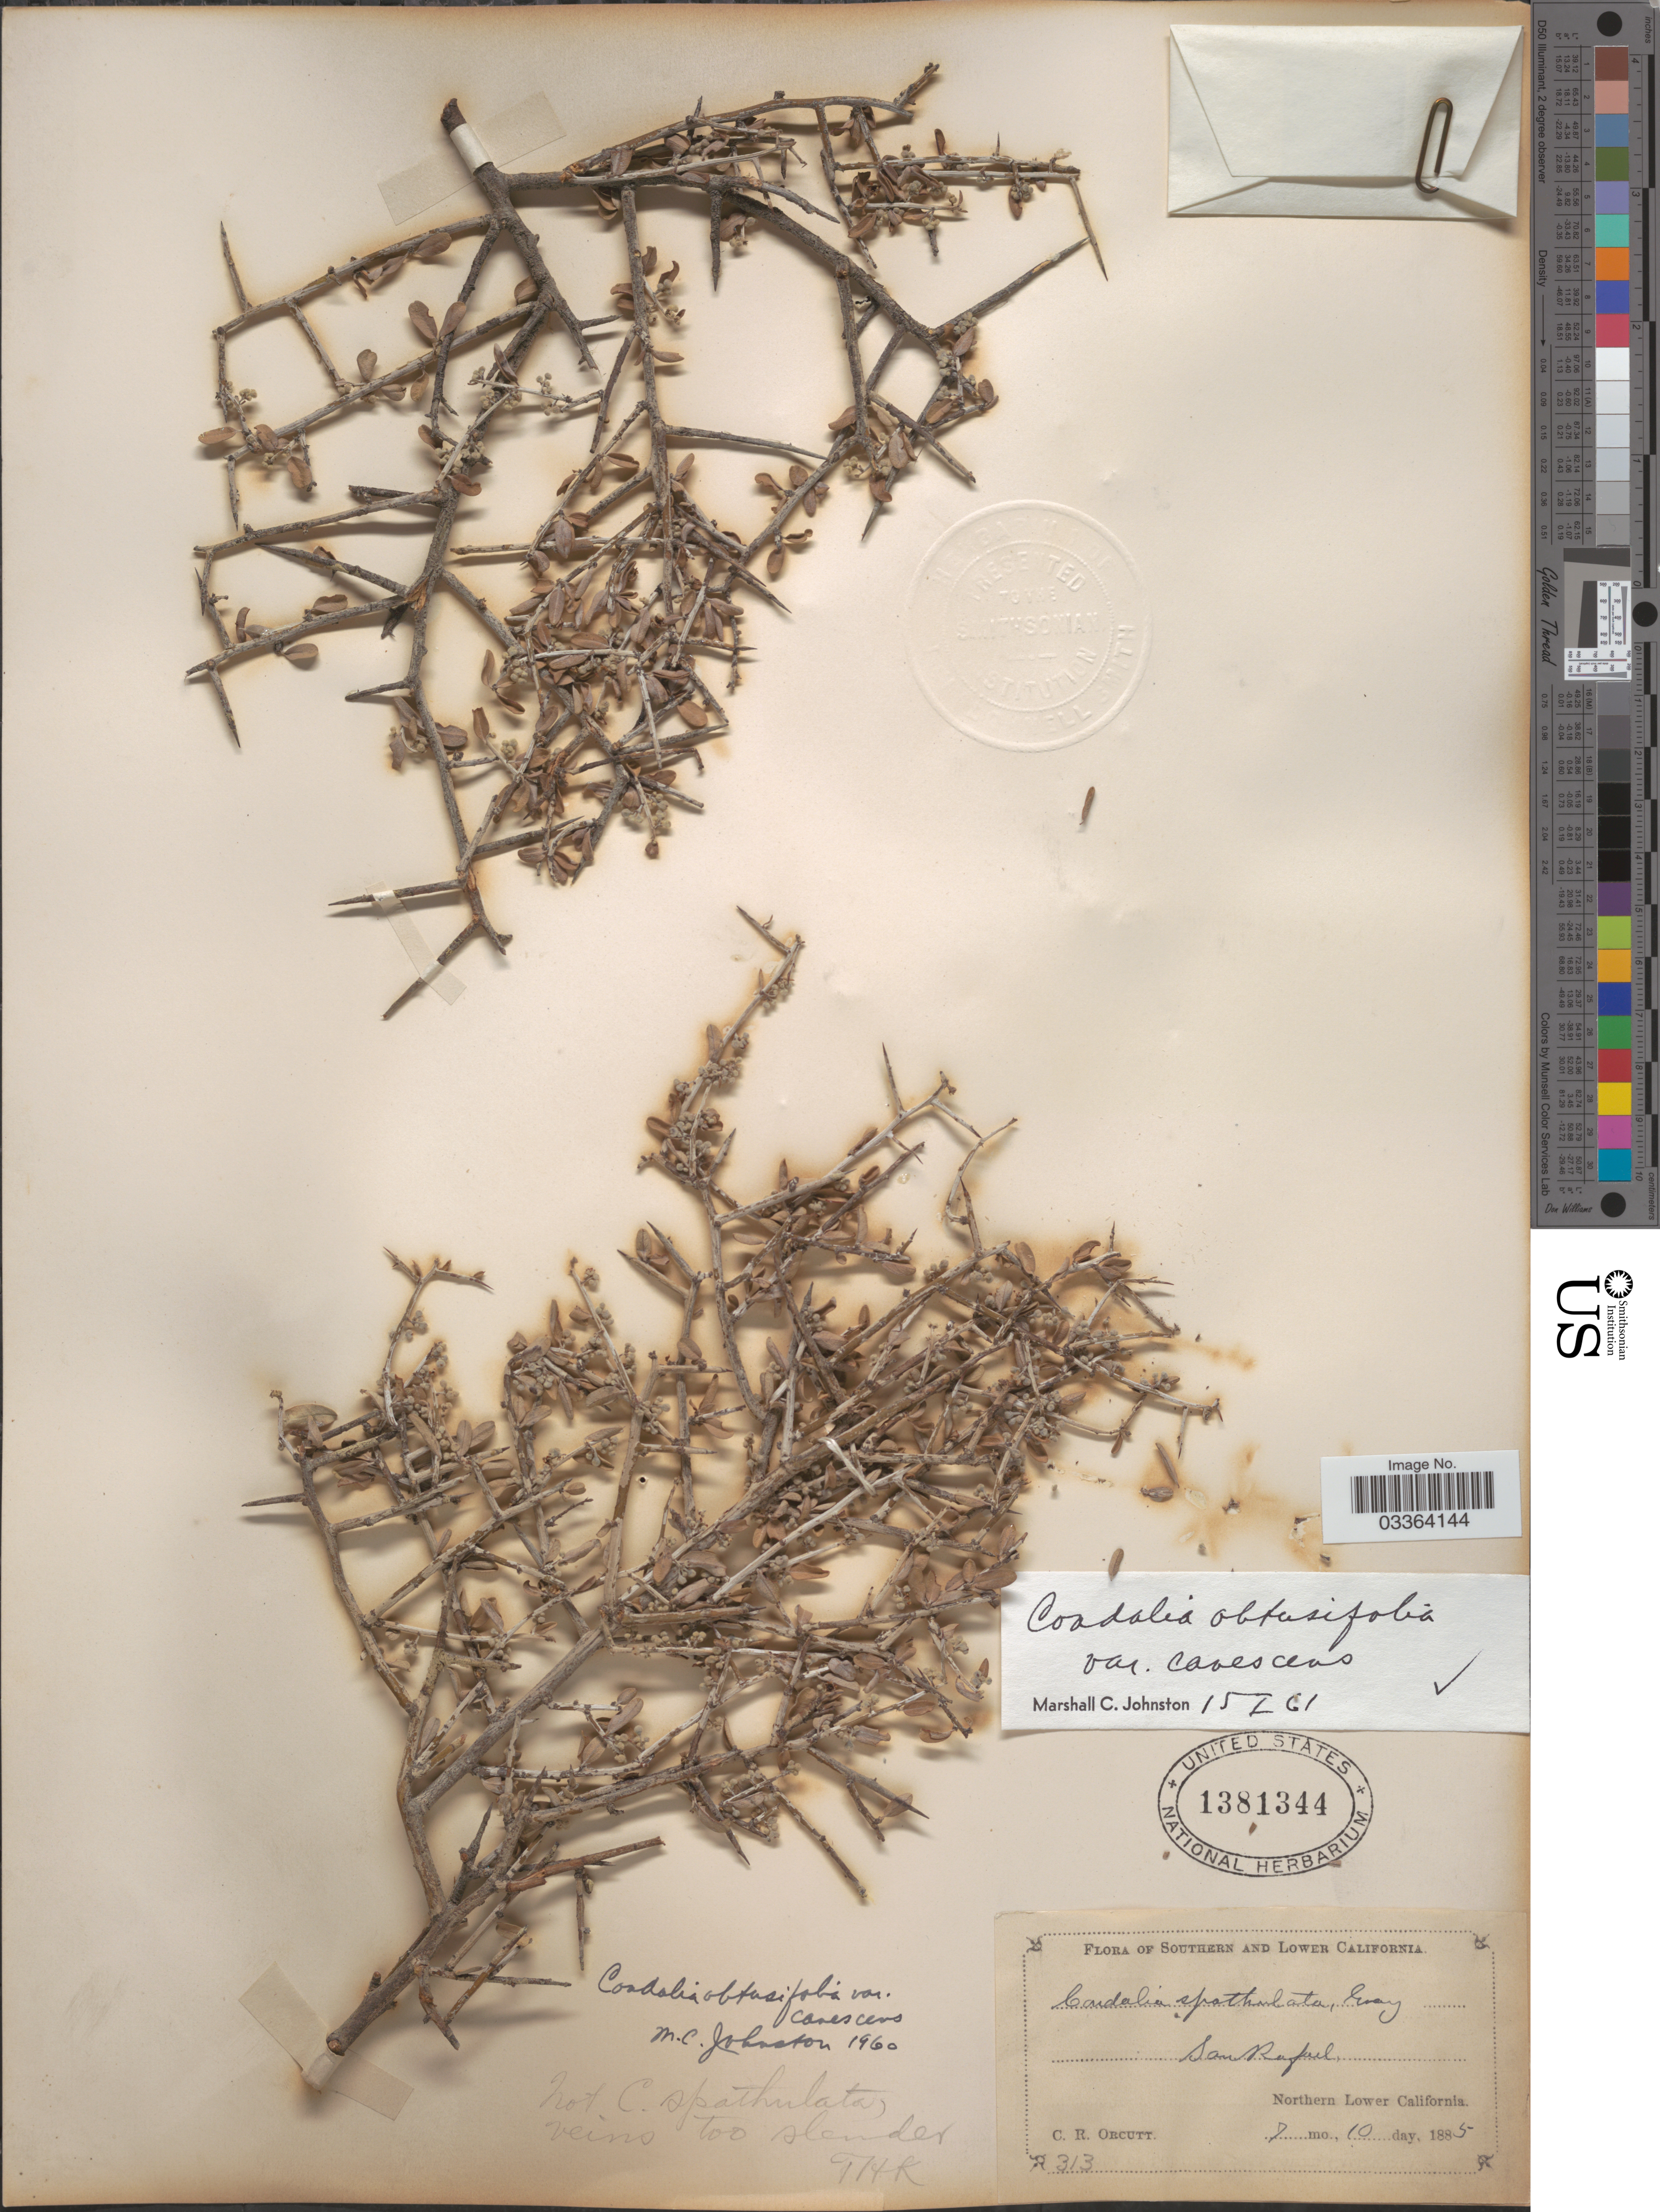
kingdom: Plantae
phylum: Tracheophyta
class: Magnoliopsida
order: Rosales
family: Rhamnaceae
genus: Sarcomphalus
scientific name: Sarcomphalus obtusifolius var. canescens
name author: (A. Gray) Hauenschild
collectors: C. R. Orcutt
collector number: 313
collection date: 1885-07-10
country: Mexico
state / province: Baja California Norte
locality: San Rafael, Nortern Lower California.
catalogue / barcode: US 1381344